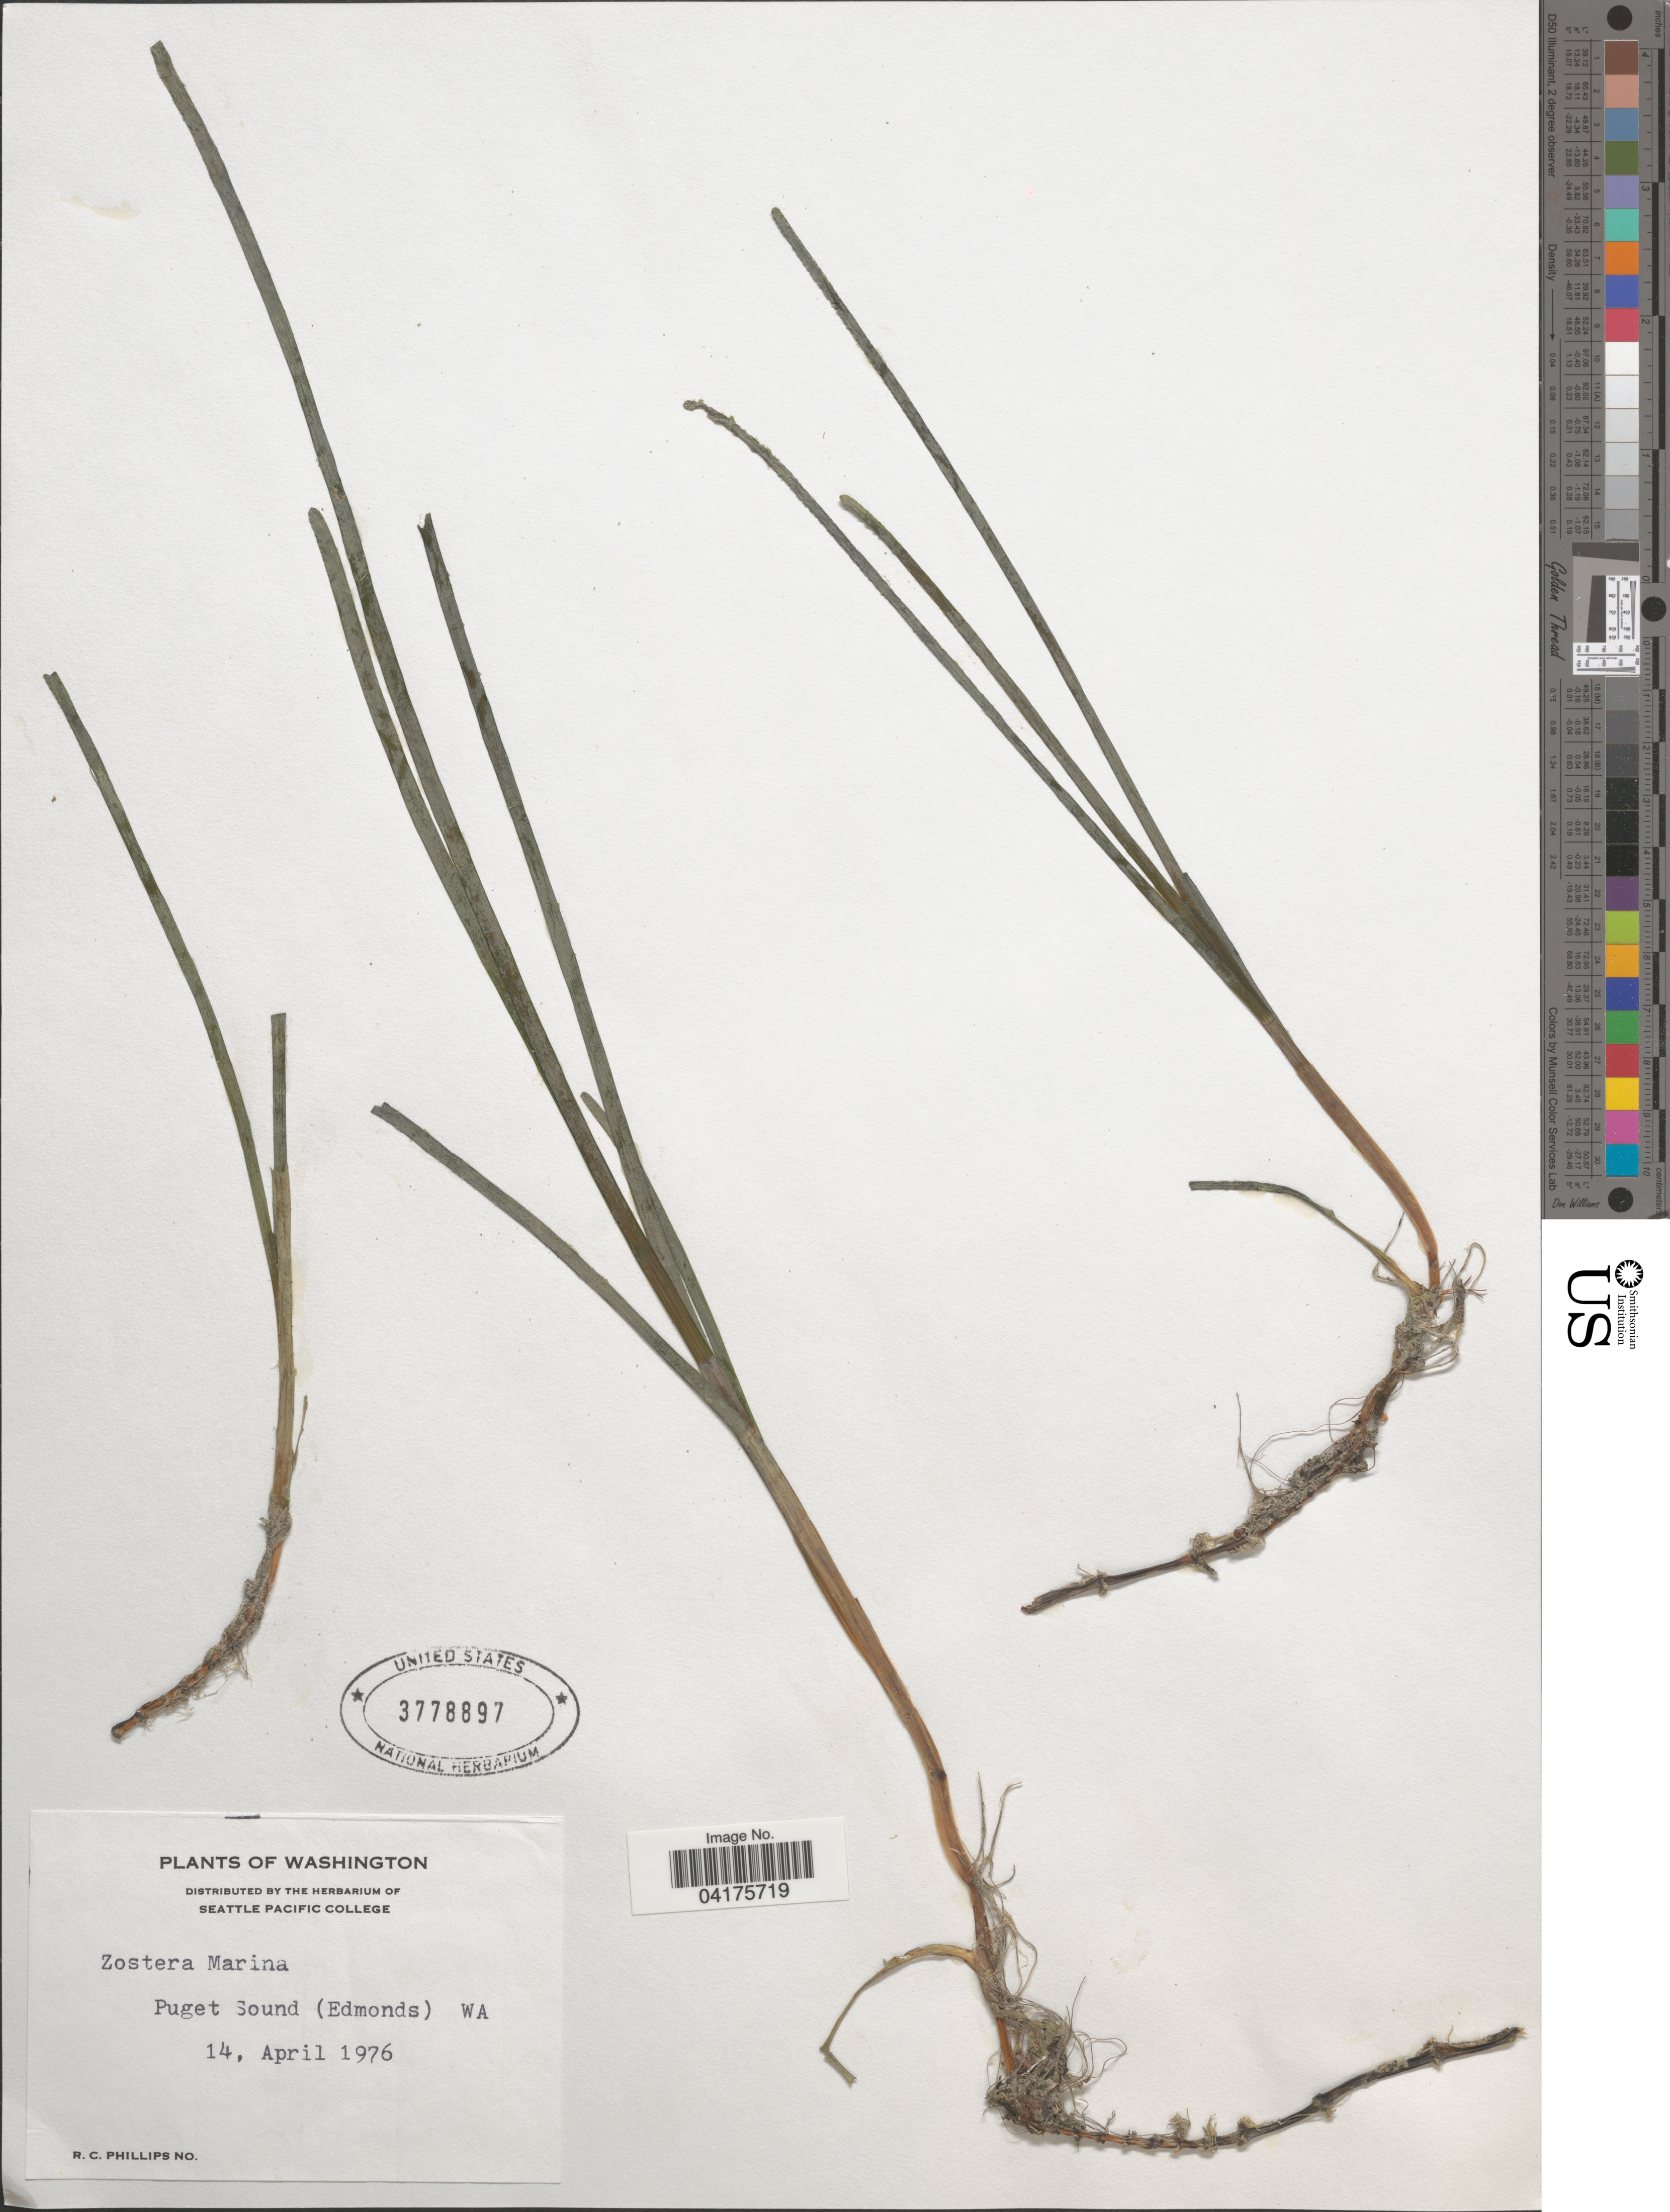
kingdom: Plantae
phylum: Tracheophyta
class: Liliopsida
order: Alismatales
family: Zosteraceae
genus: Zostera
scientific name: Zostera marina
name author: L.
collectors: R. C. Phillips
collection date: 1976-04-14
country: United States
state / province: Washington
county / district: King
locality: Puget Sound (Edmonds).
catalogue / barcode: US 3778897